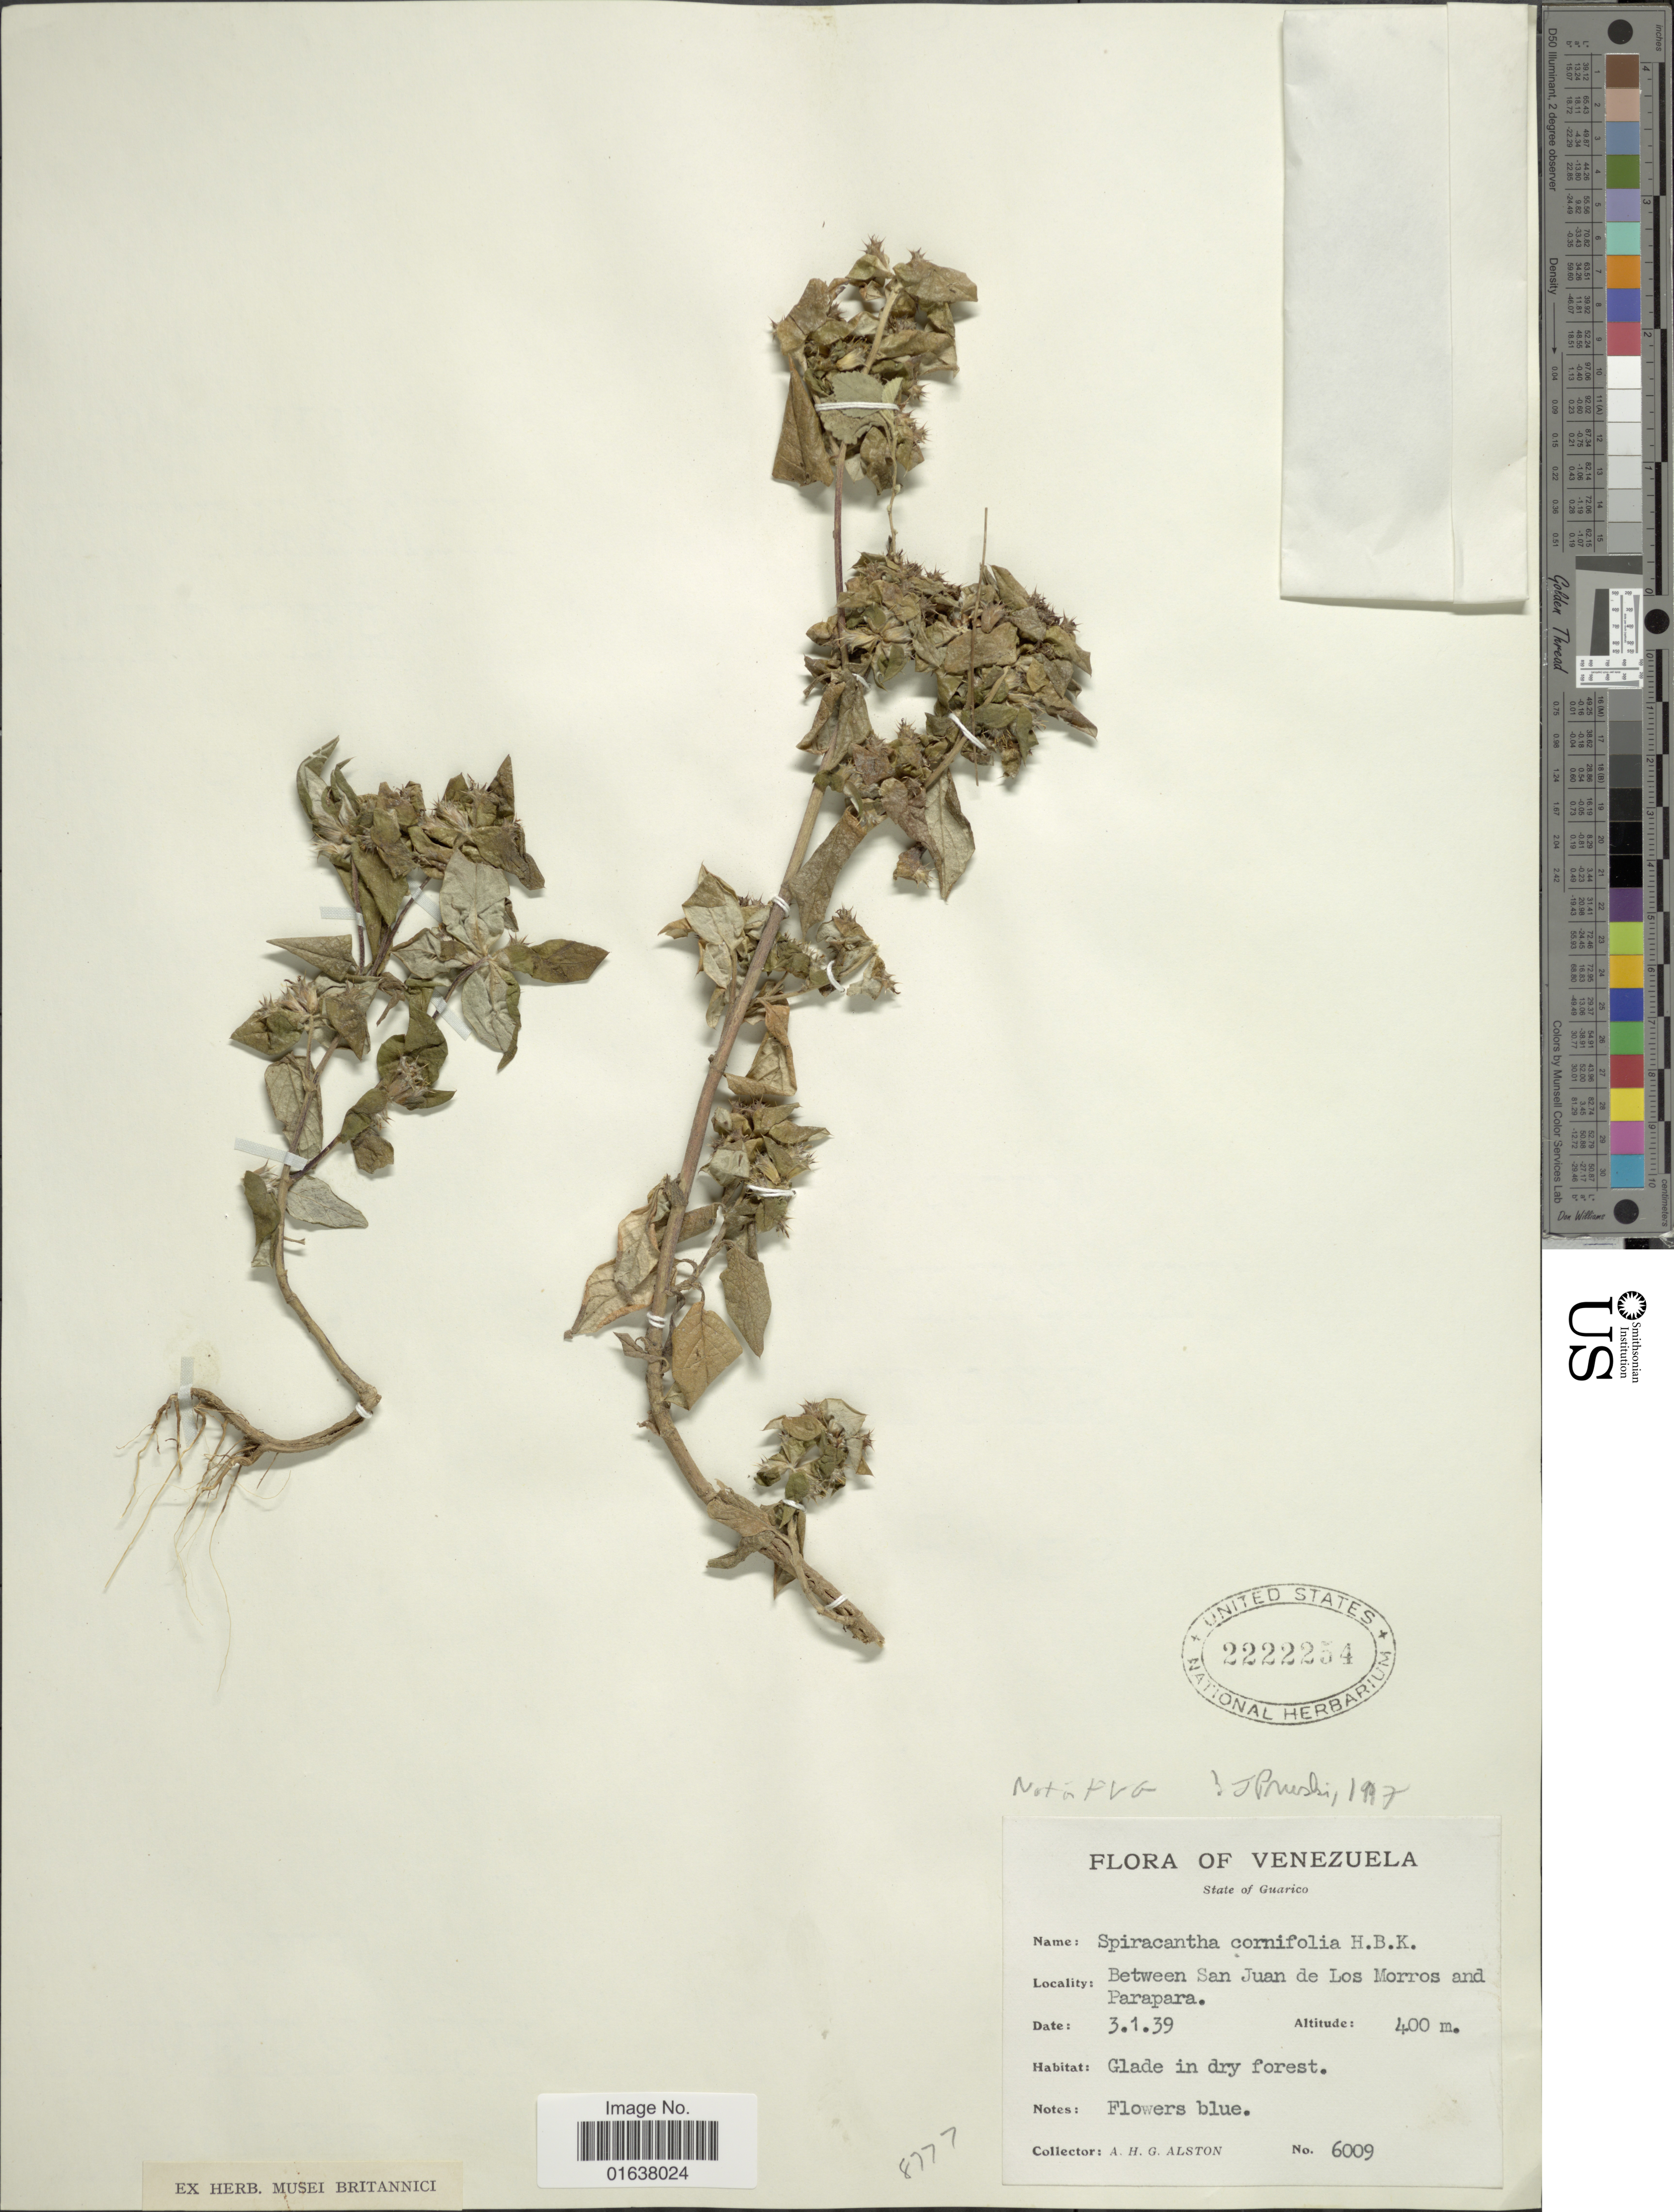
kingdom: Plantae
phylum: Tracheophyta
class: Magnoliopsida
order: Asterales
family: Asteraceae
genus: Spiracantha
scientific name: Spiracantha cornifolia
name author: Kunth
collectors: A. H. Alston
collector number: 6009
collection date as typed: Transcribed d/m/y: 3/1/39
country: Venezuela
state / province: Guárico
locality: State of Guarico. Between San Juan de Los Morros and Parapara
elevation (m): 400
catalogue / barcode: US 2222254